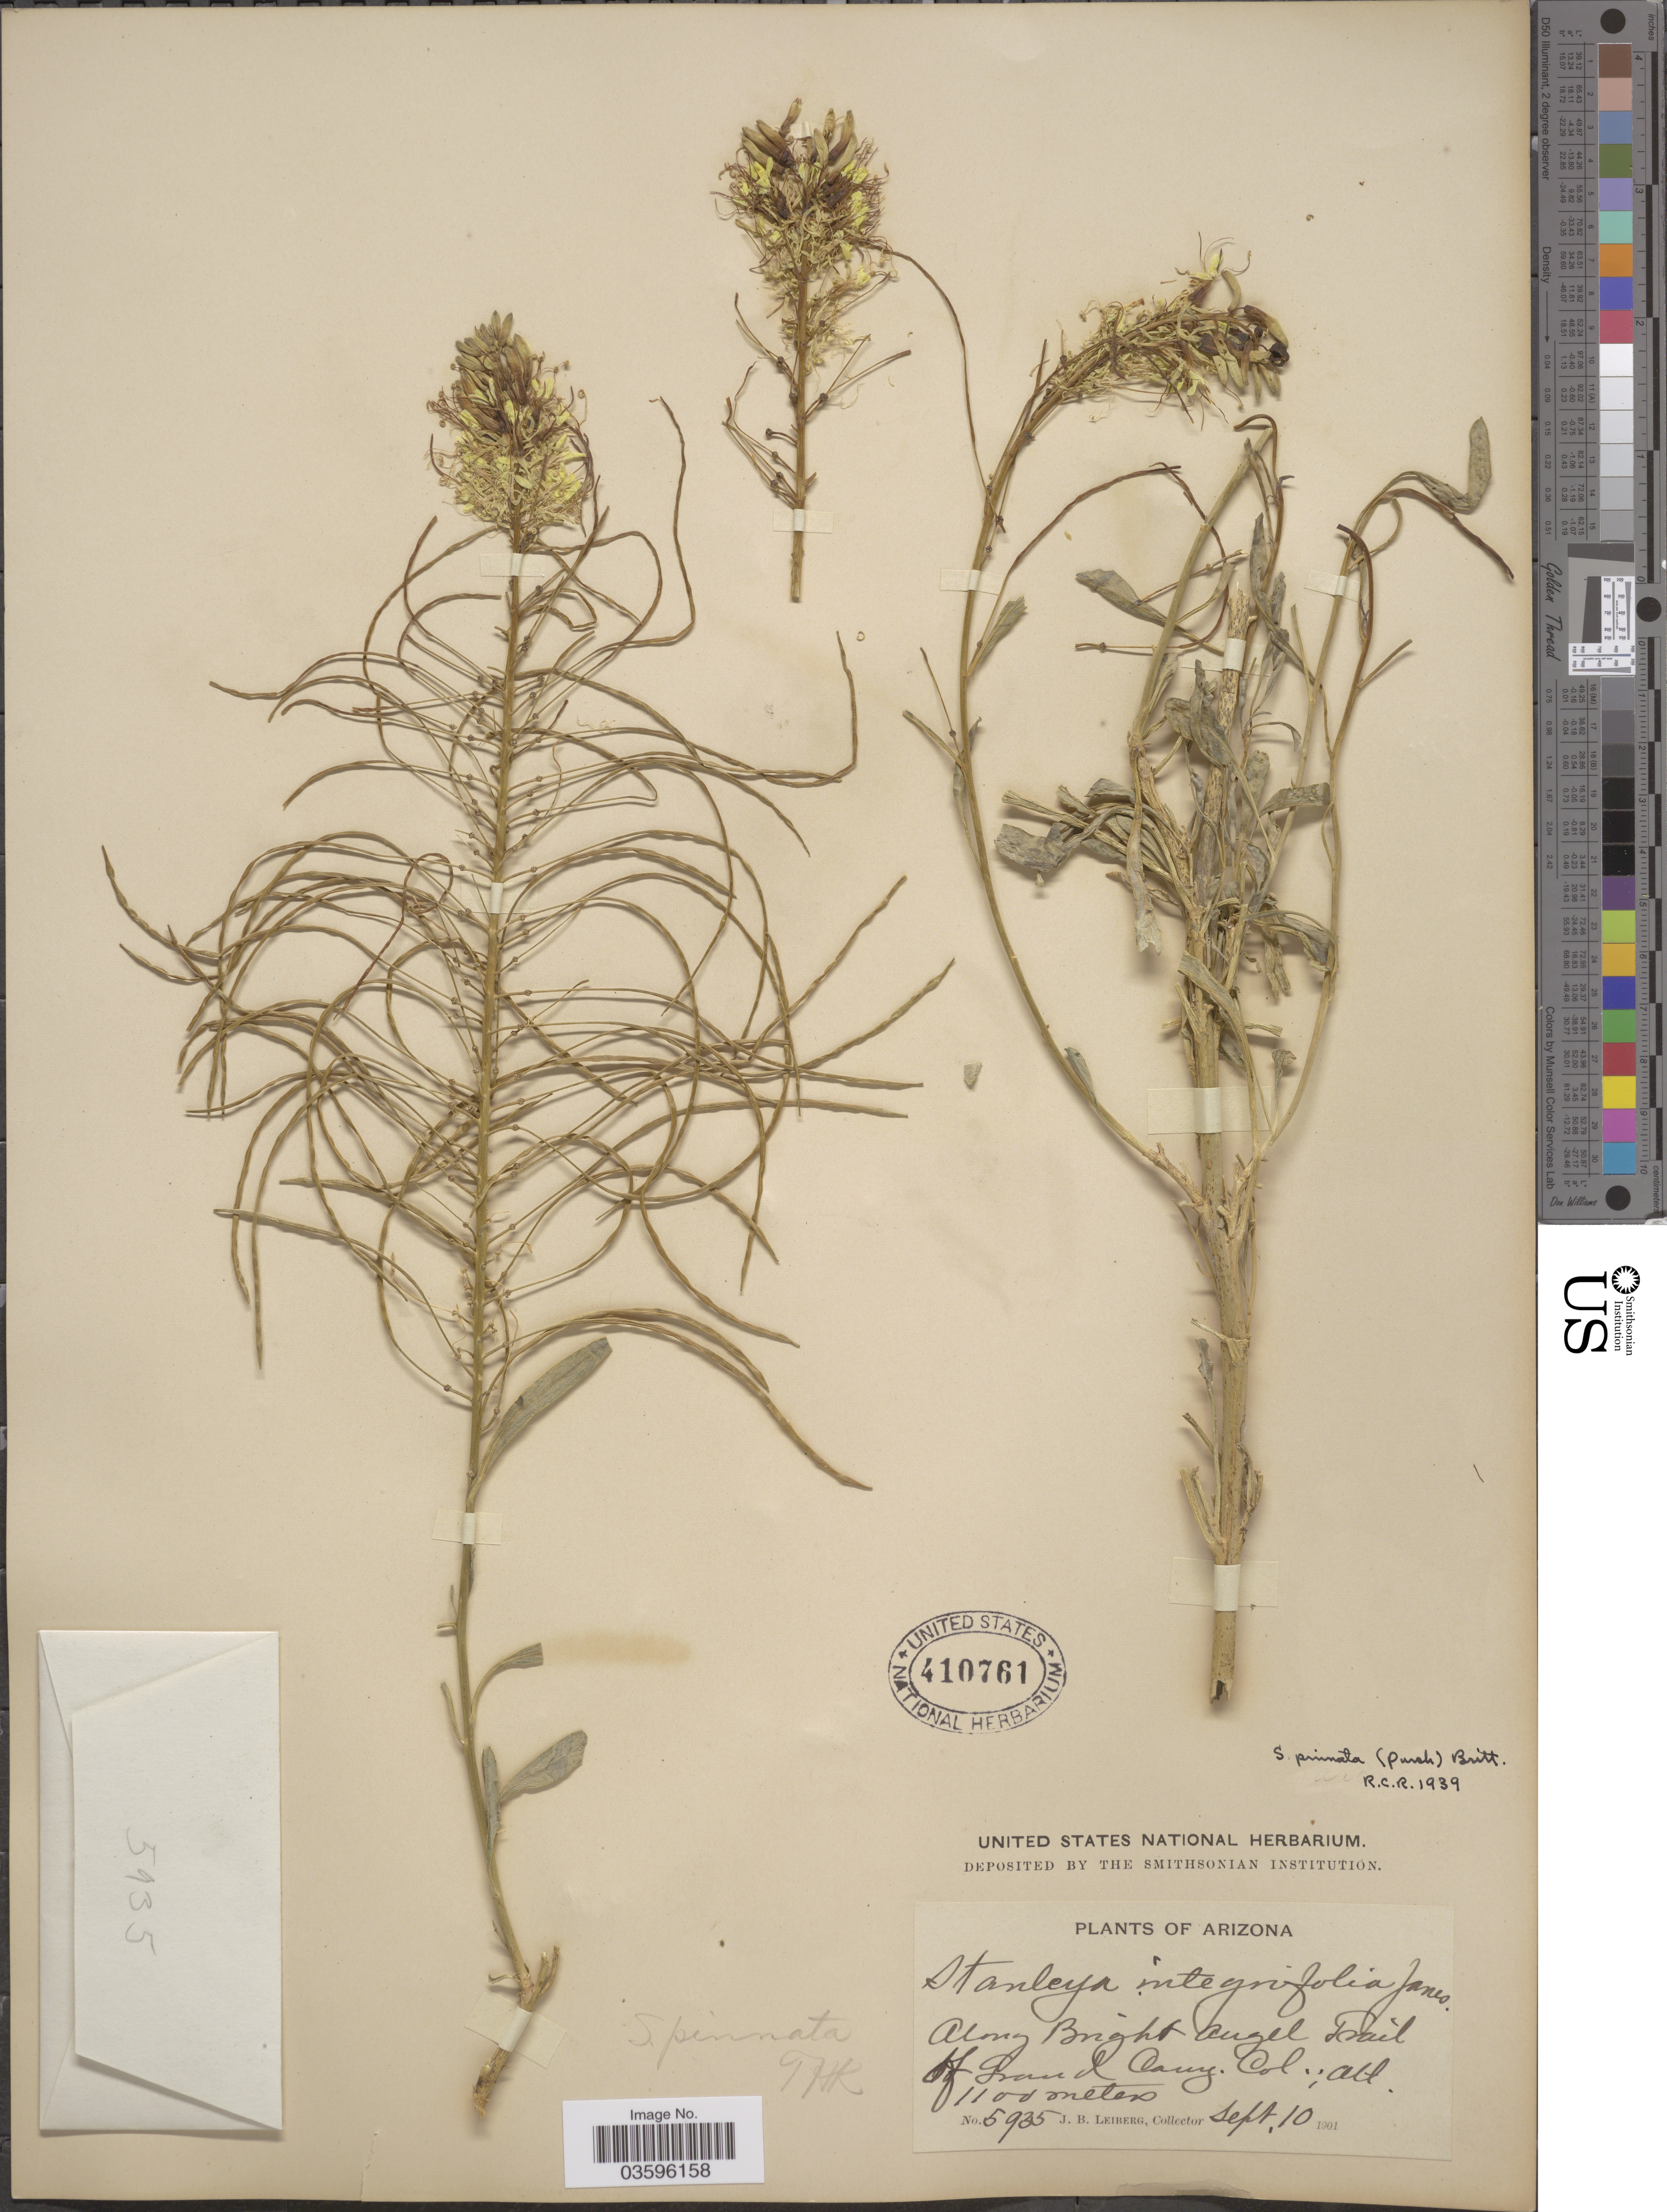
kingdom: Plantae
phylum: Tracheophyta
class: Magnoliopsida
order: Brassicales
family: Brassicaceae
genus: Stanleya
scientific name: Stanleya pinnata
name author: (Pursh) Britton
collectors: J. B. Leiberg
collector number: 5935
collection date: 1901-09-10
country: United States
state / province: Arizona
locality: Along Bright Angel Trail of Grand Cany.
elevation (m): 1100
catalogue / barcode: US 410761